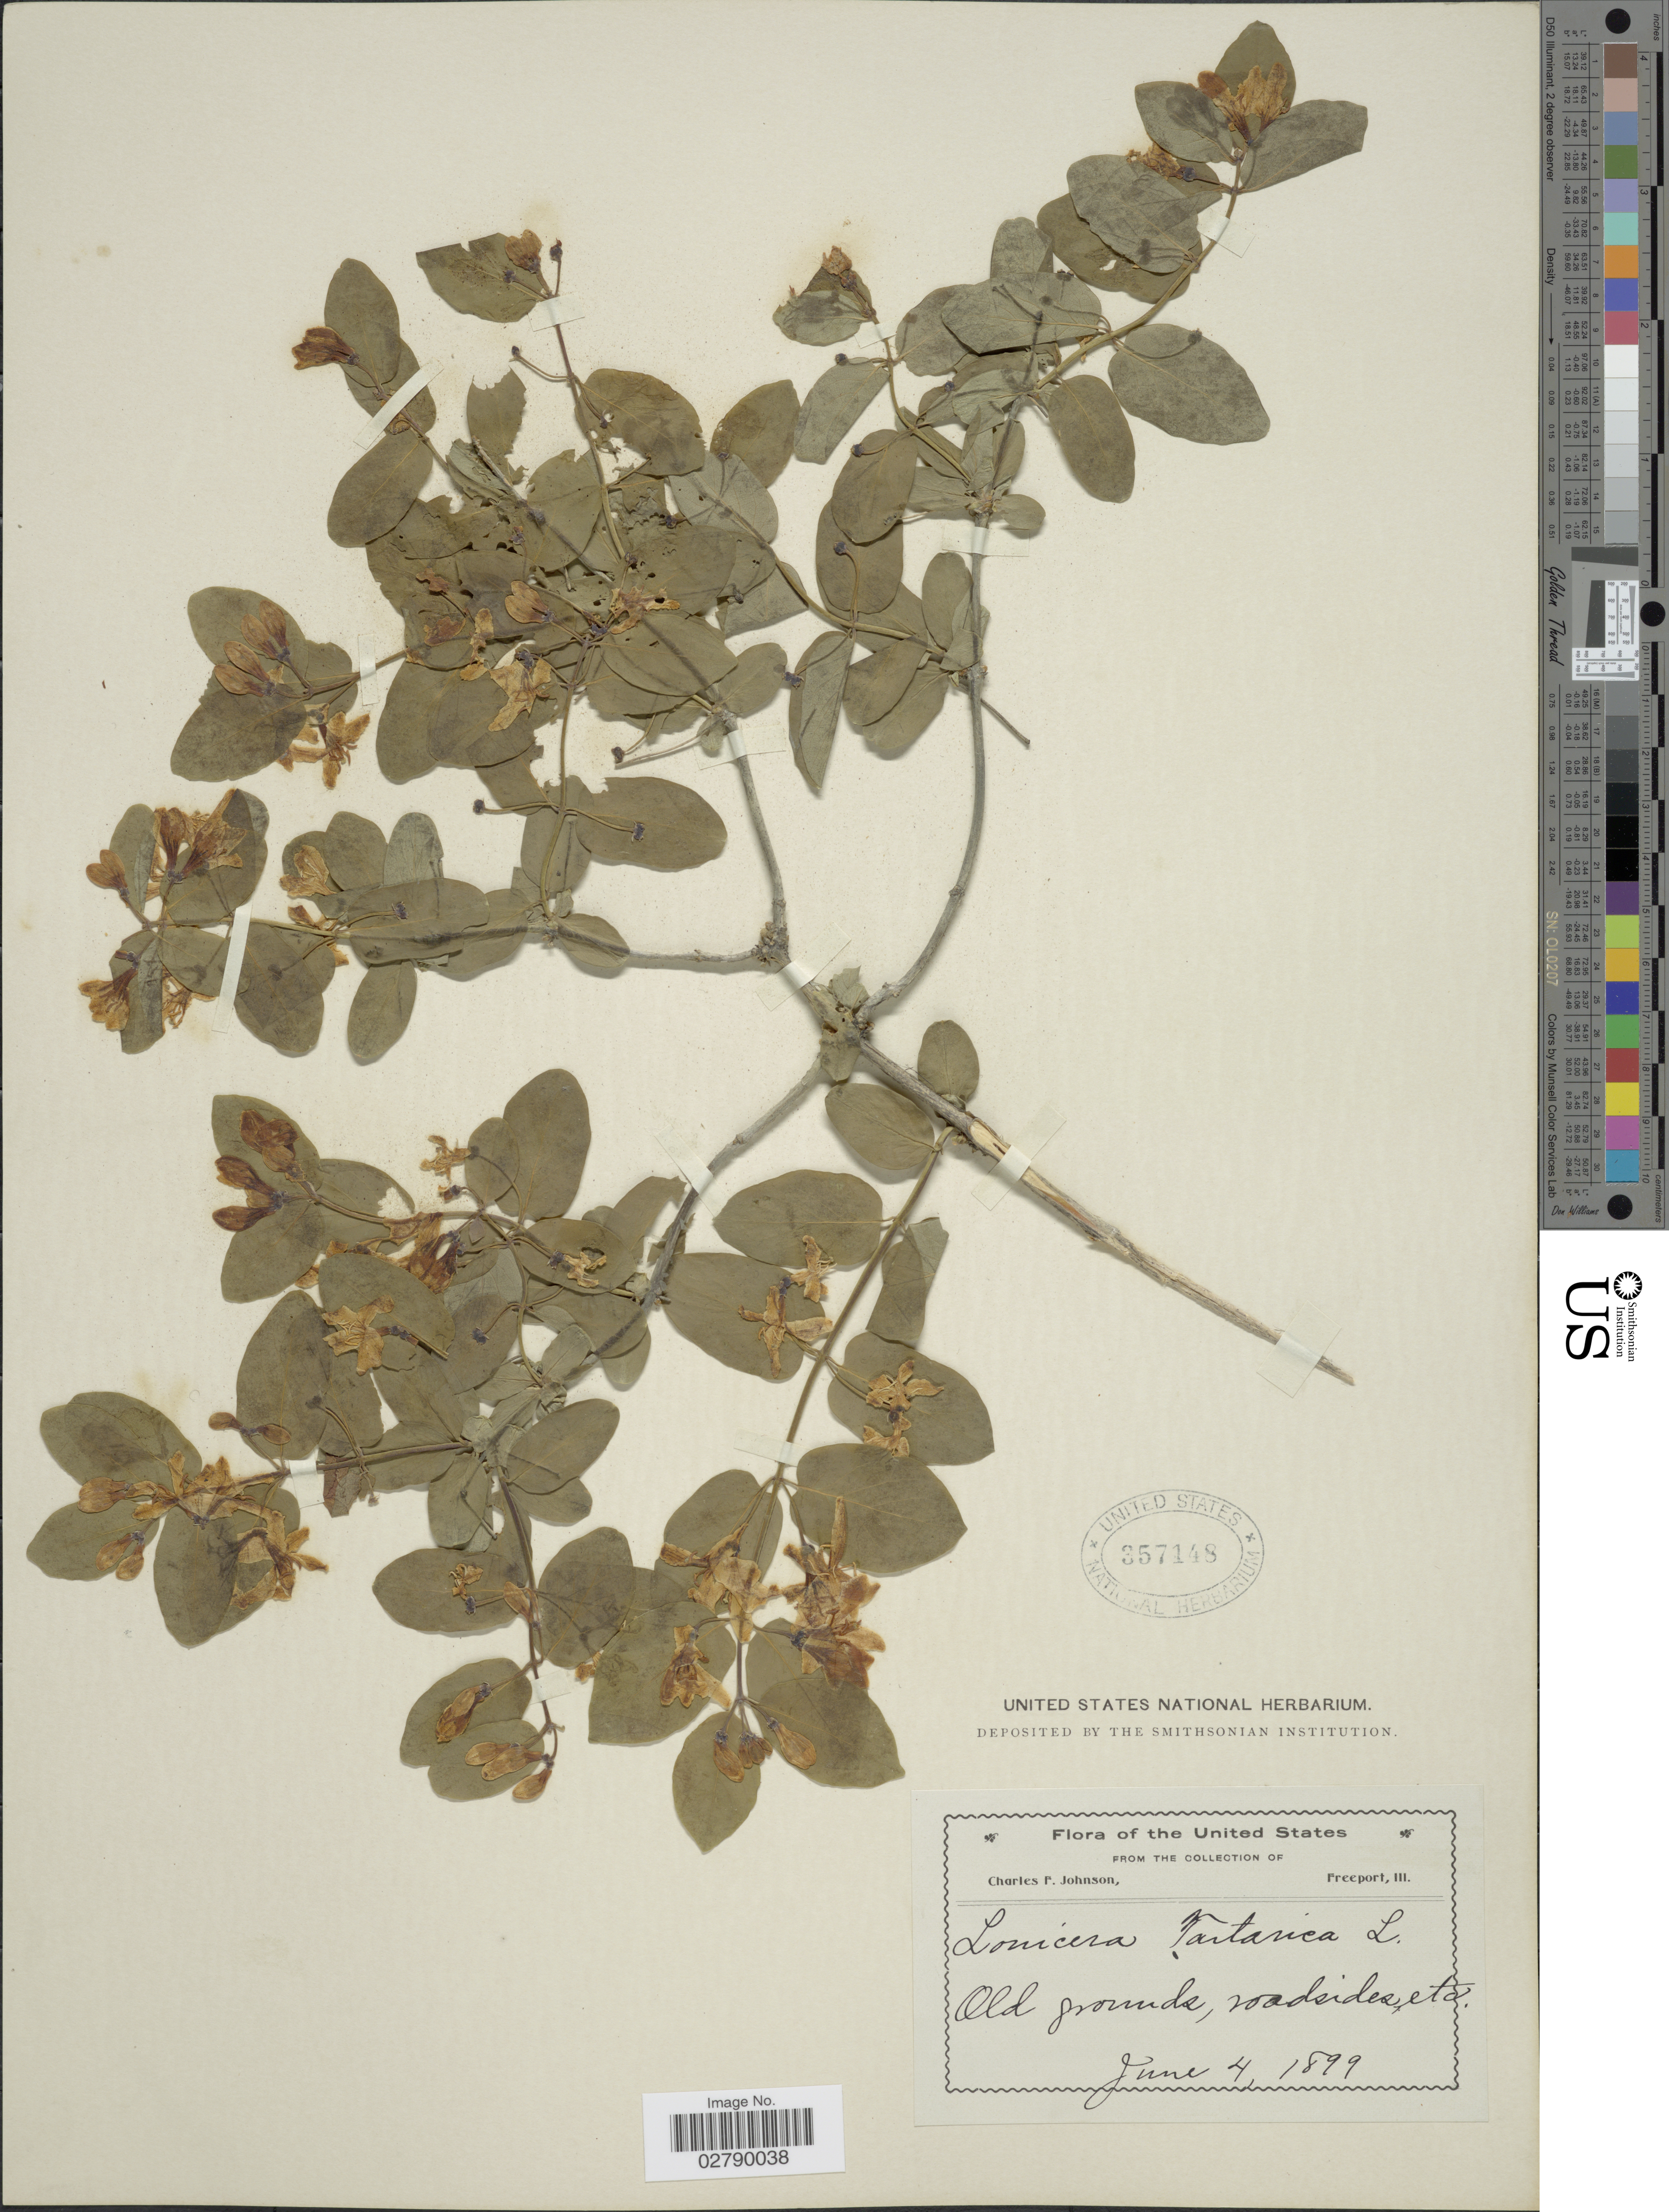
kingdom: Plantae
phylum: Tracheophyta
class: Magnoliopsida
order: Dipsacales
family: Caprifoliaceae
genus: Lonicera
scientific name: Lonicera tatarica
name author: L.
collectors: C. F. Johnson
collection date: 1899-06-04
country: United States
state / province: Illinois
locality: Freeport.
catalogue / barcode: US 357148